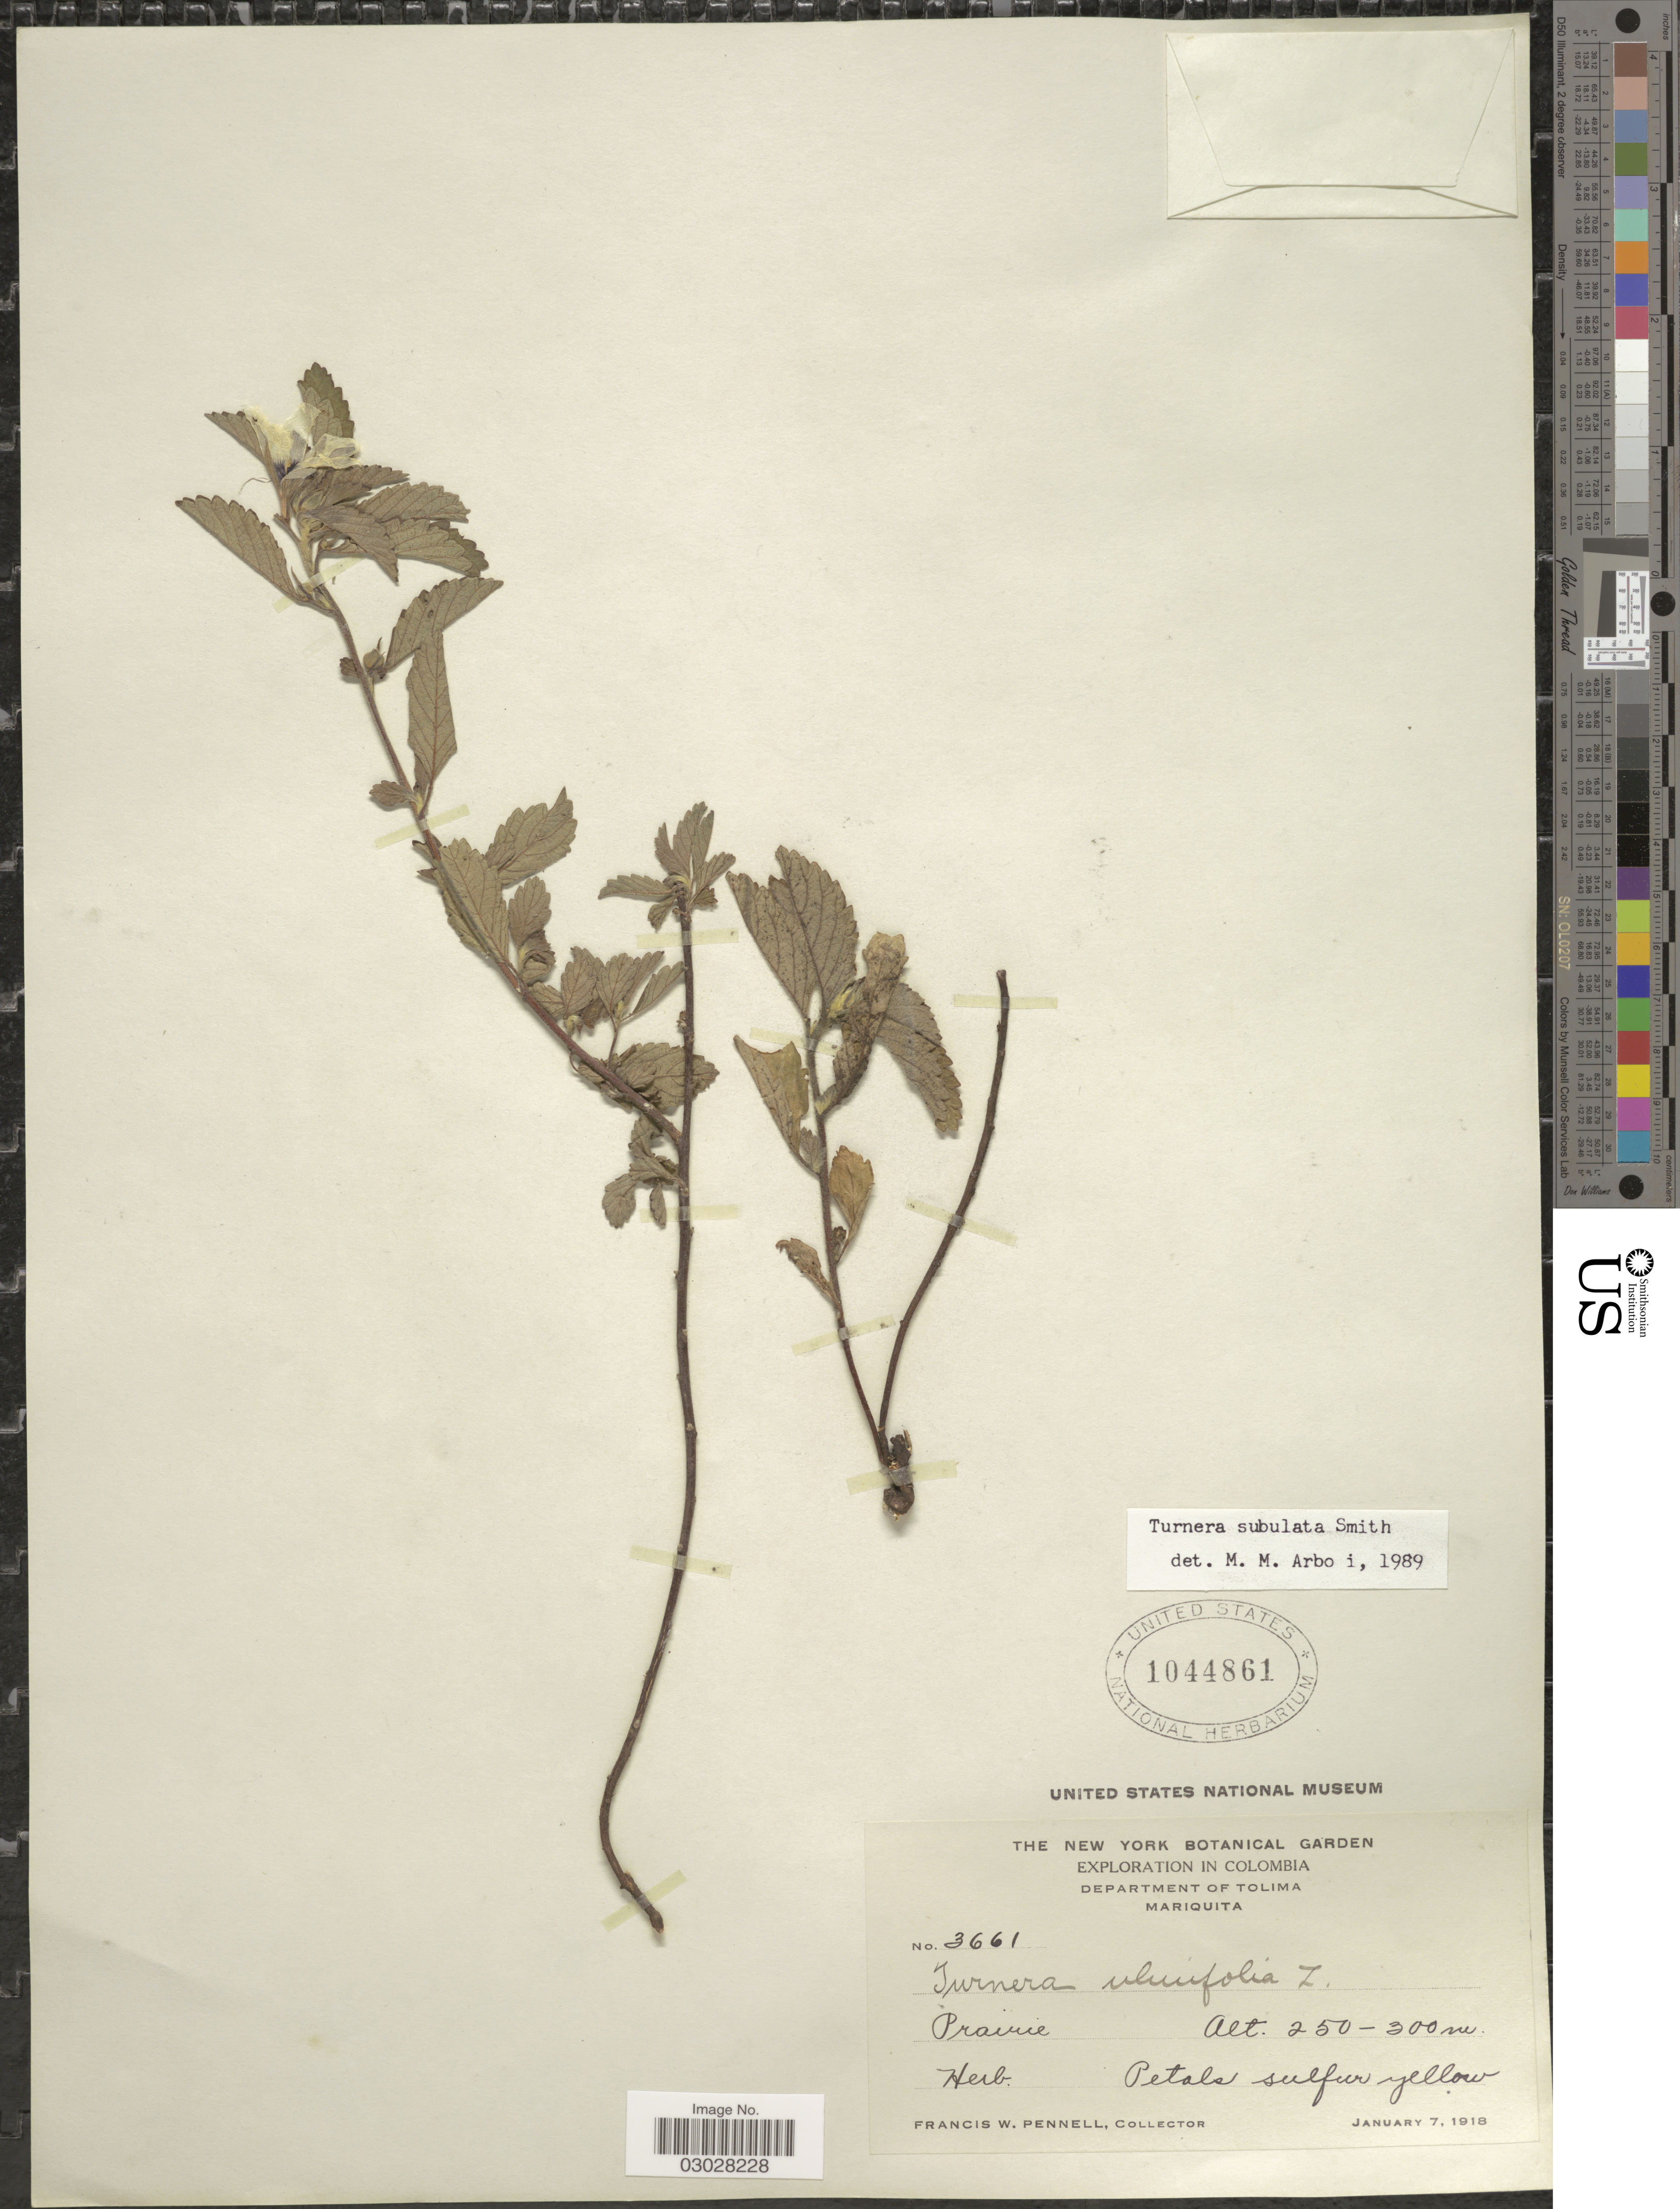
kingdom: Plantae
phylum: Tracheophyta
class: Magnoliopsida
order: Malpighiales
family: Turneraceae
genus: Turnera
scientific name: Turnera subulata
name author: Sm.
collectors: F. W. Pennell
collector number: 3661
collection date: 1918-01-07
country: Colombia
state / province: Tolima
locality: Department of Tolima. Mariquita.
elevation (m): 250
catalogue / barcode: US 1044861